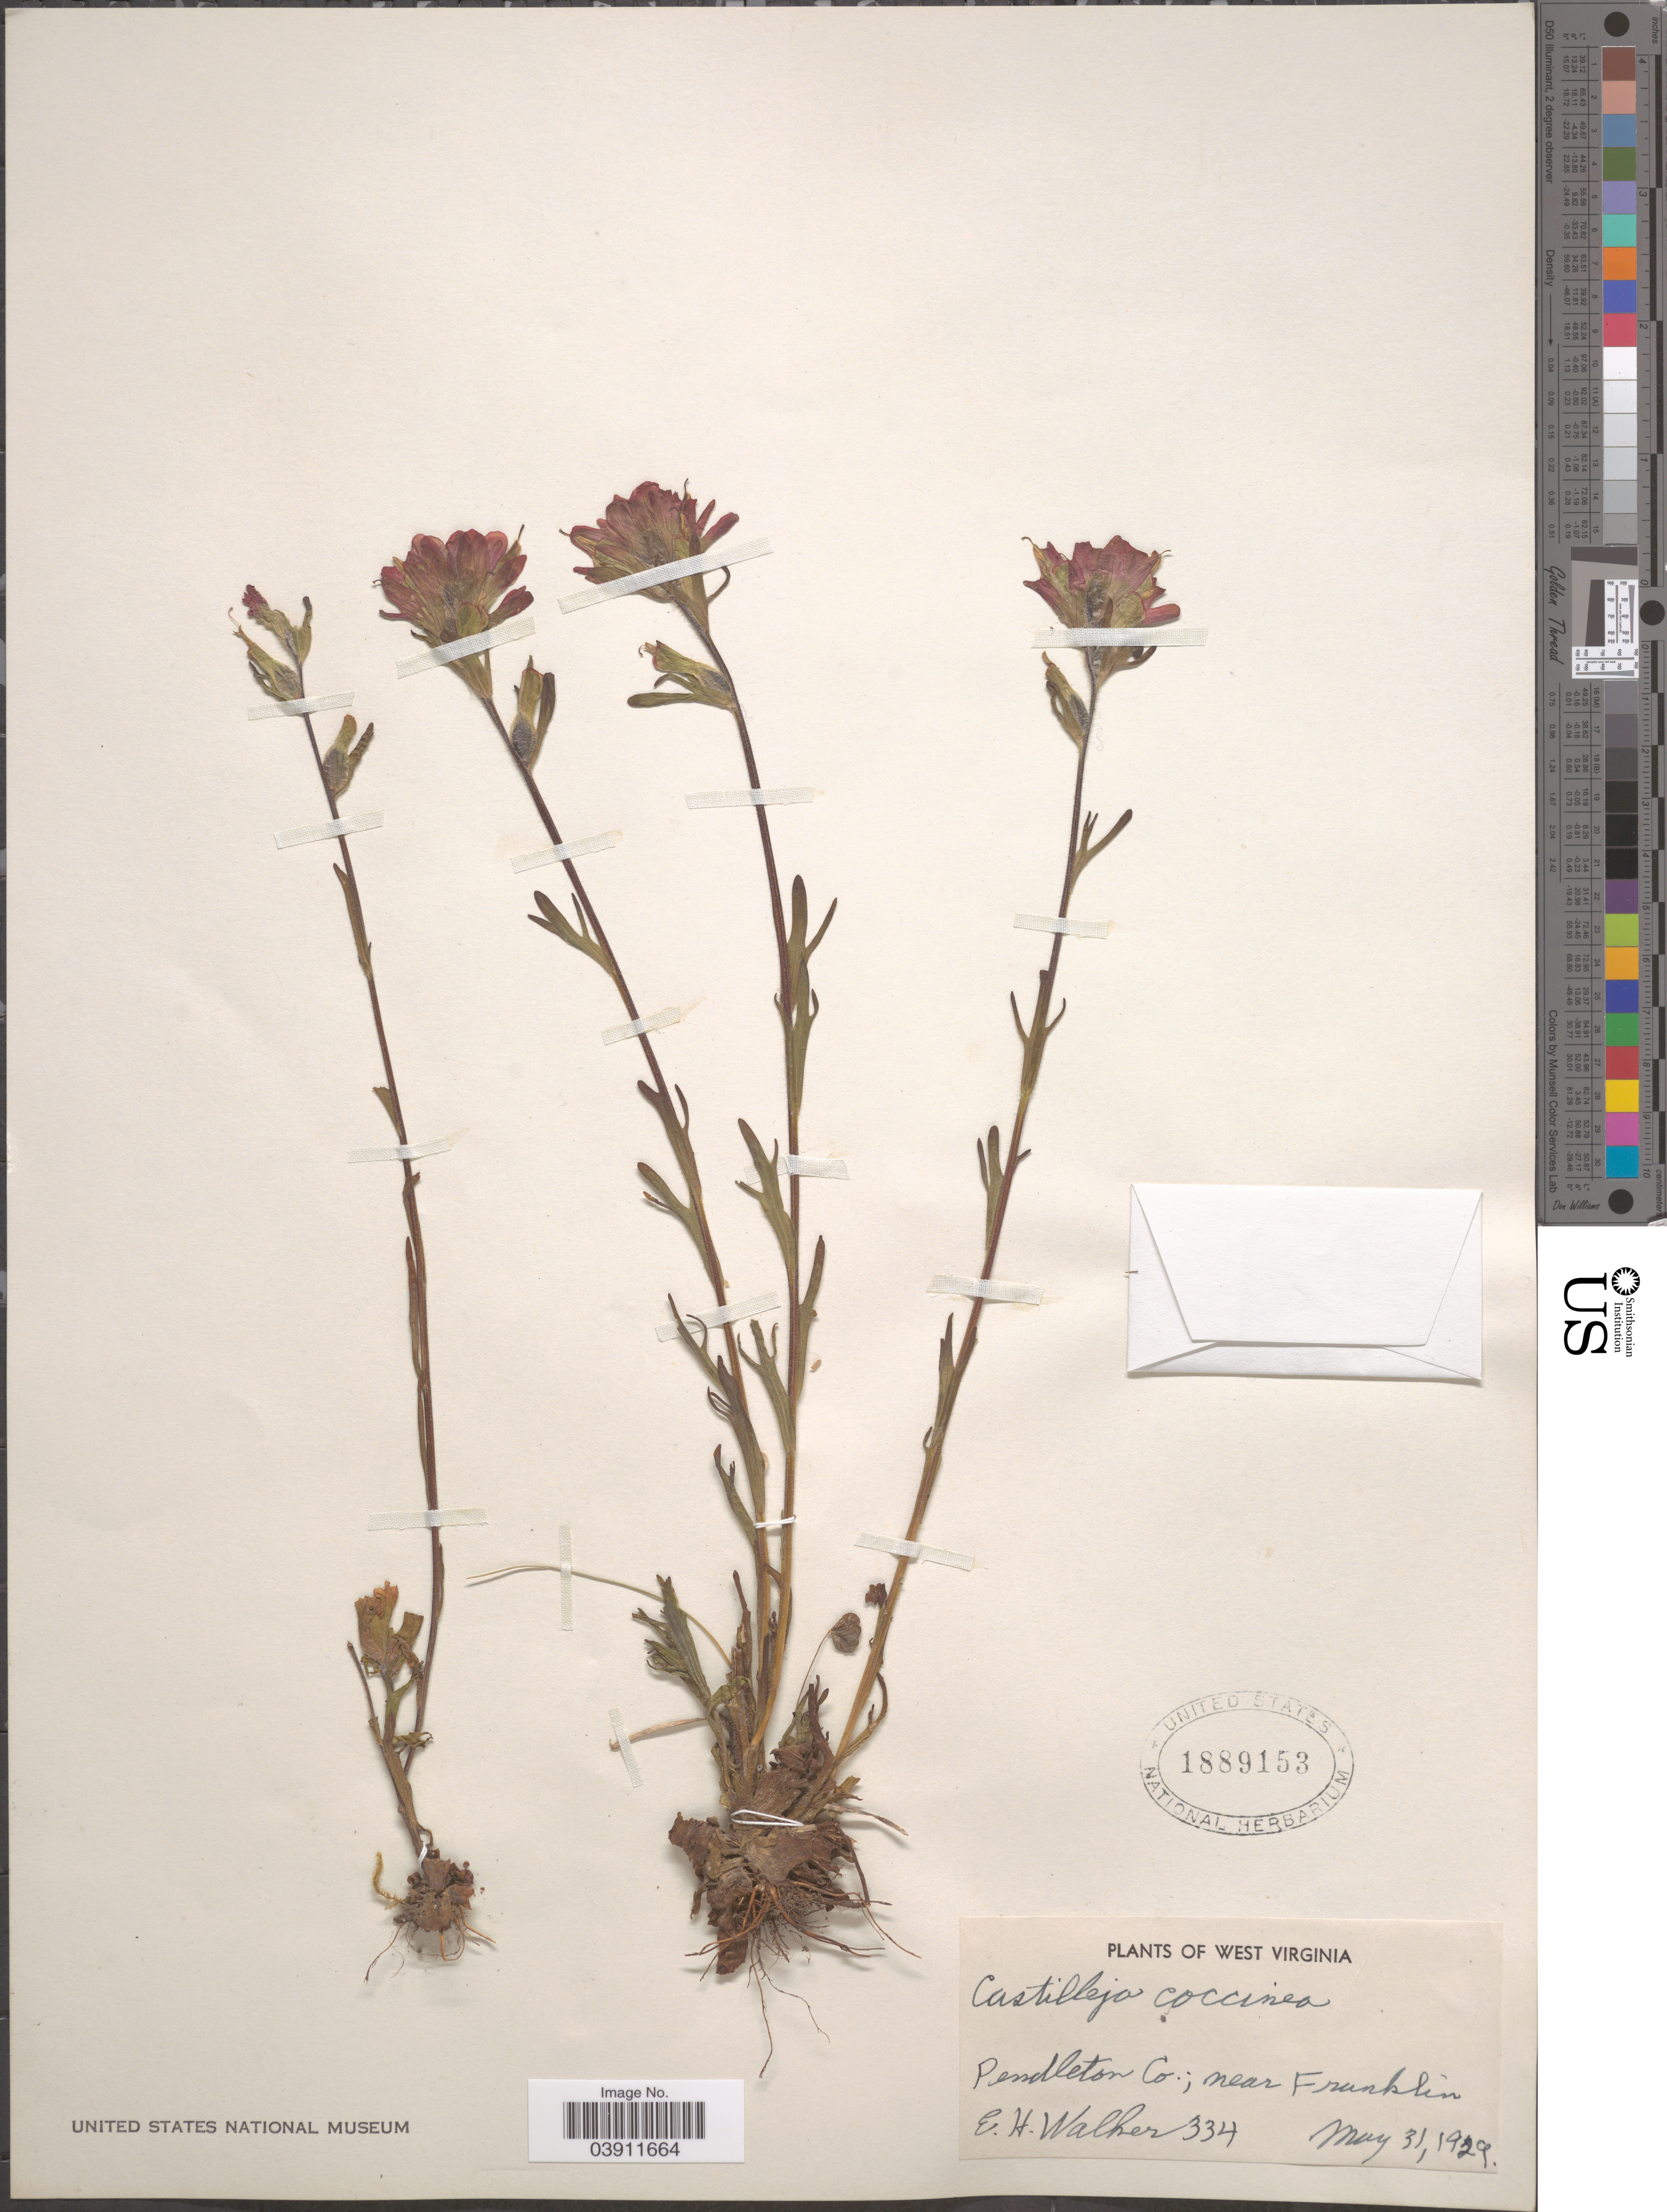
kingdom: Plantae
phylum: Tracheophyta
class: Magnoliopsida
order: Lamiales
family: Orobanchaceae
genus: Castilleja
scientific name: Castilleja coccinea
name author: (L.) Spreng.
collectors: E. H. Walker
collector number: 334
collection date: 1929-05-31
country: United States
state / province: West Virginia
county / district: Pendleton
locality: Pendleton Co.; near Franklin.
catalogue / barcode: US 1889153